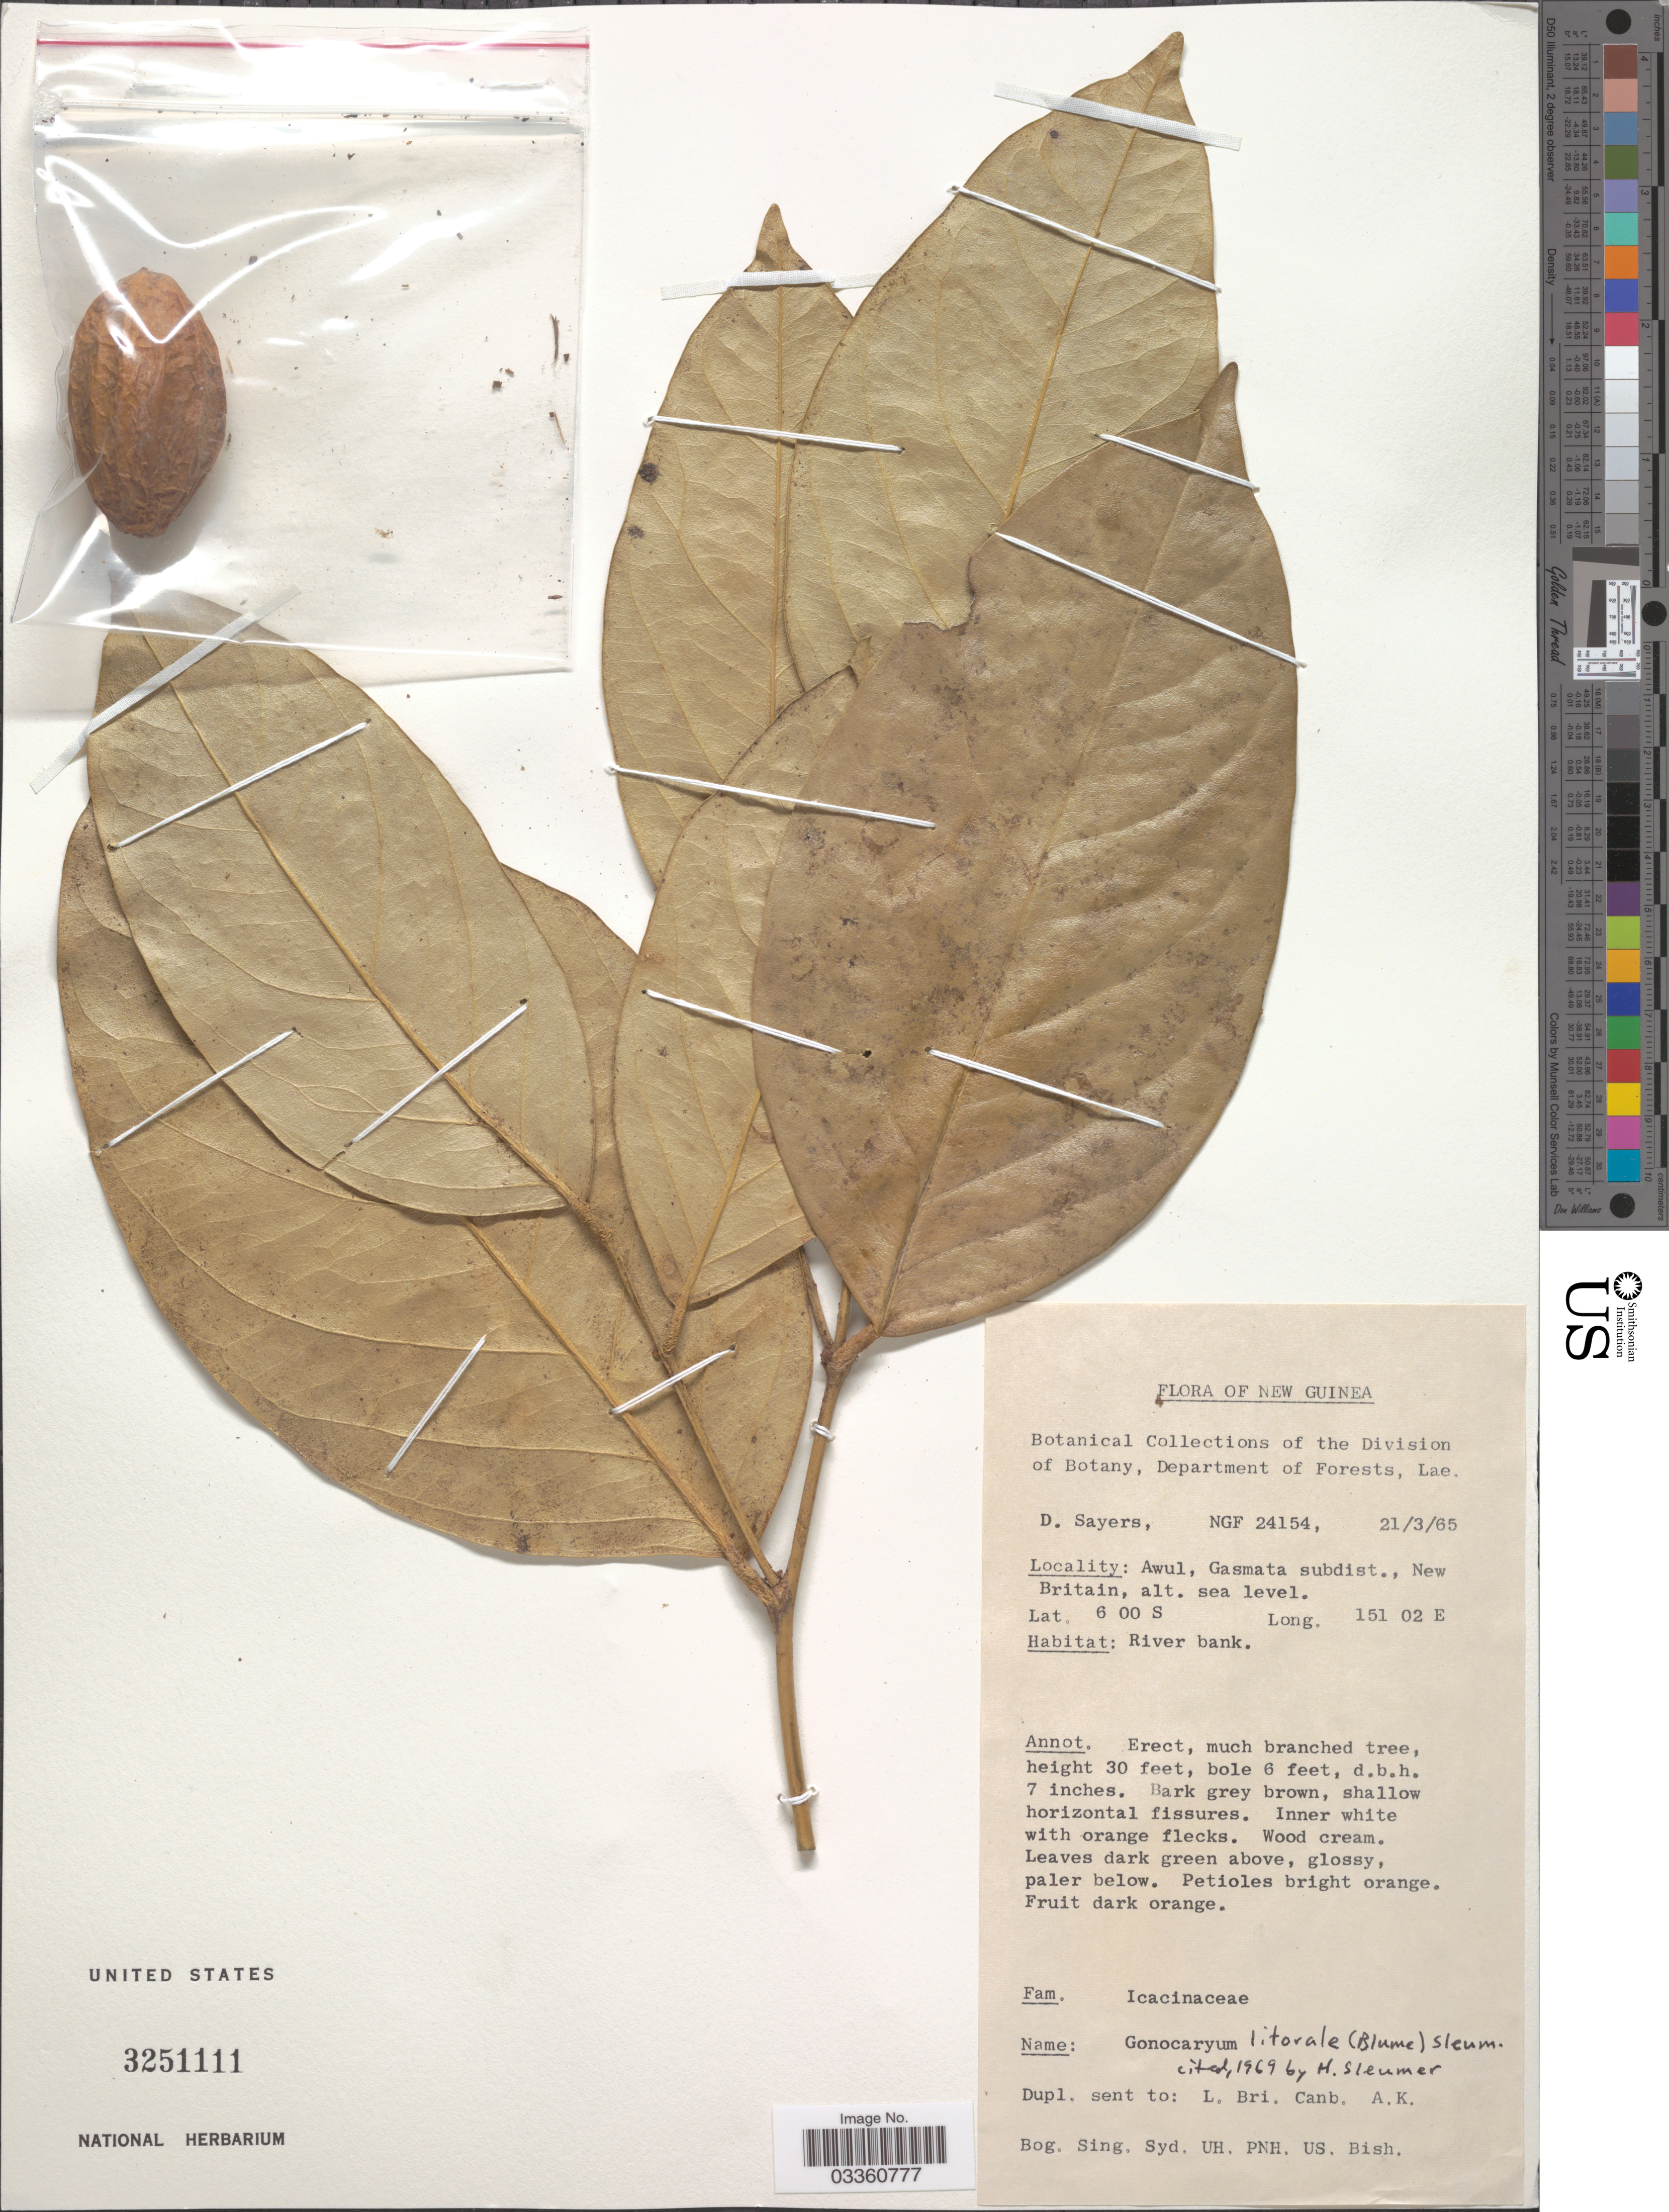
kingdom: Plantae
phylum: Tracheophyta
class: Magnoliopsida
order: Cardiopteridales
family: Cardiopteridaceae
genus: Gonocaryum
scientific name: Gonocaryum litorale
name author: (Blume) Sleumer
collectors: D. Sayers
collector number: NGF24154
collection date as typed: Transcribed d/m/y: 21/3/65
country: Papua New Guinea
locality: New Guinea. Awul, Gasmata subdist., New Britain.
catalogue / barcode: US 3251111